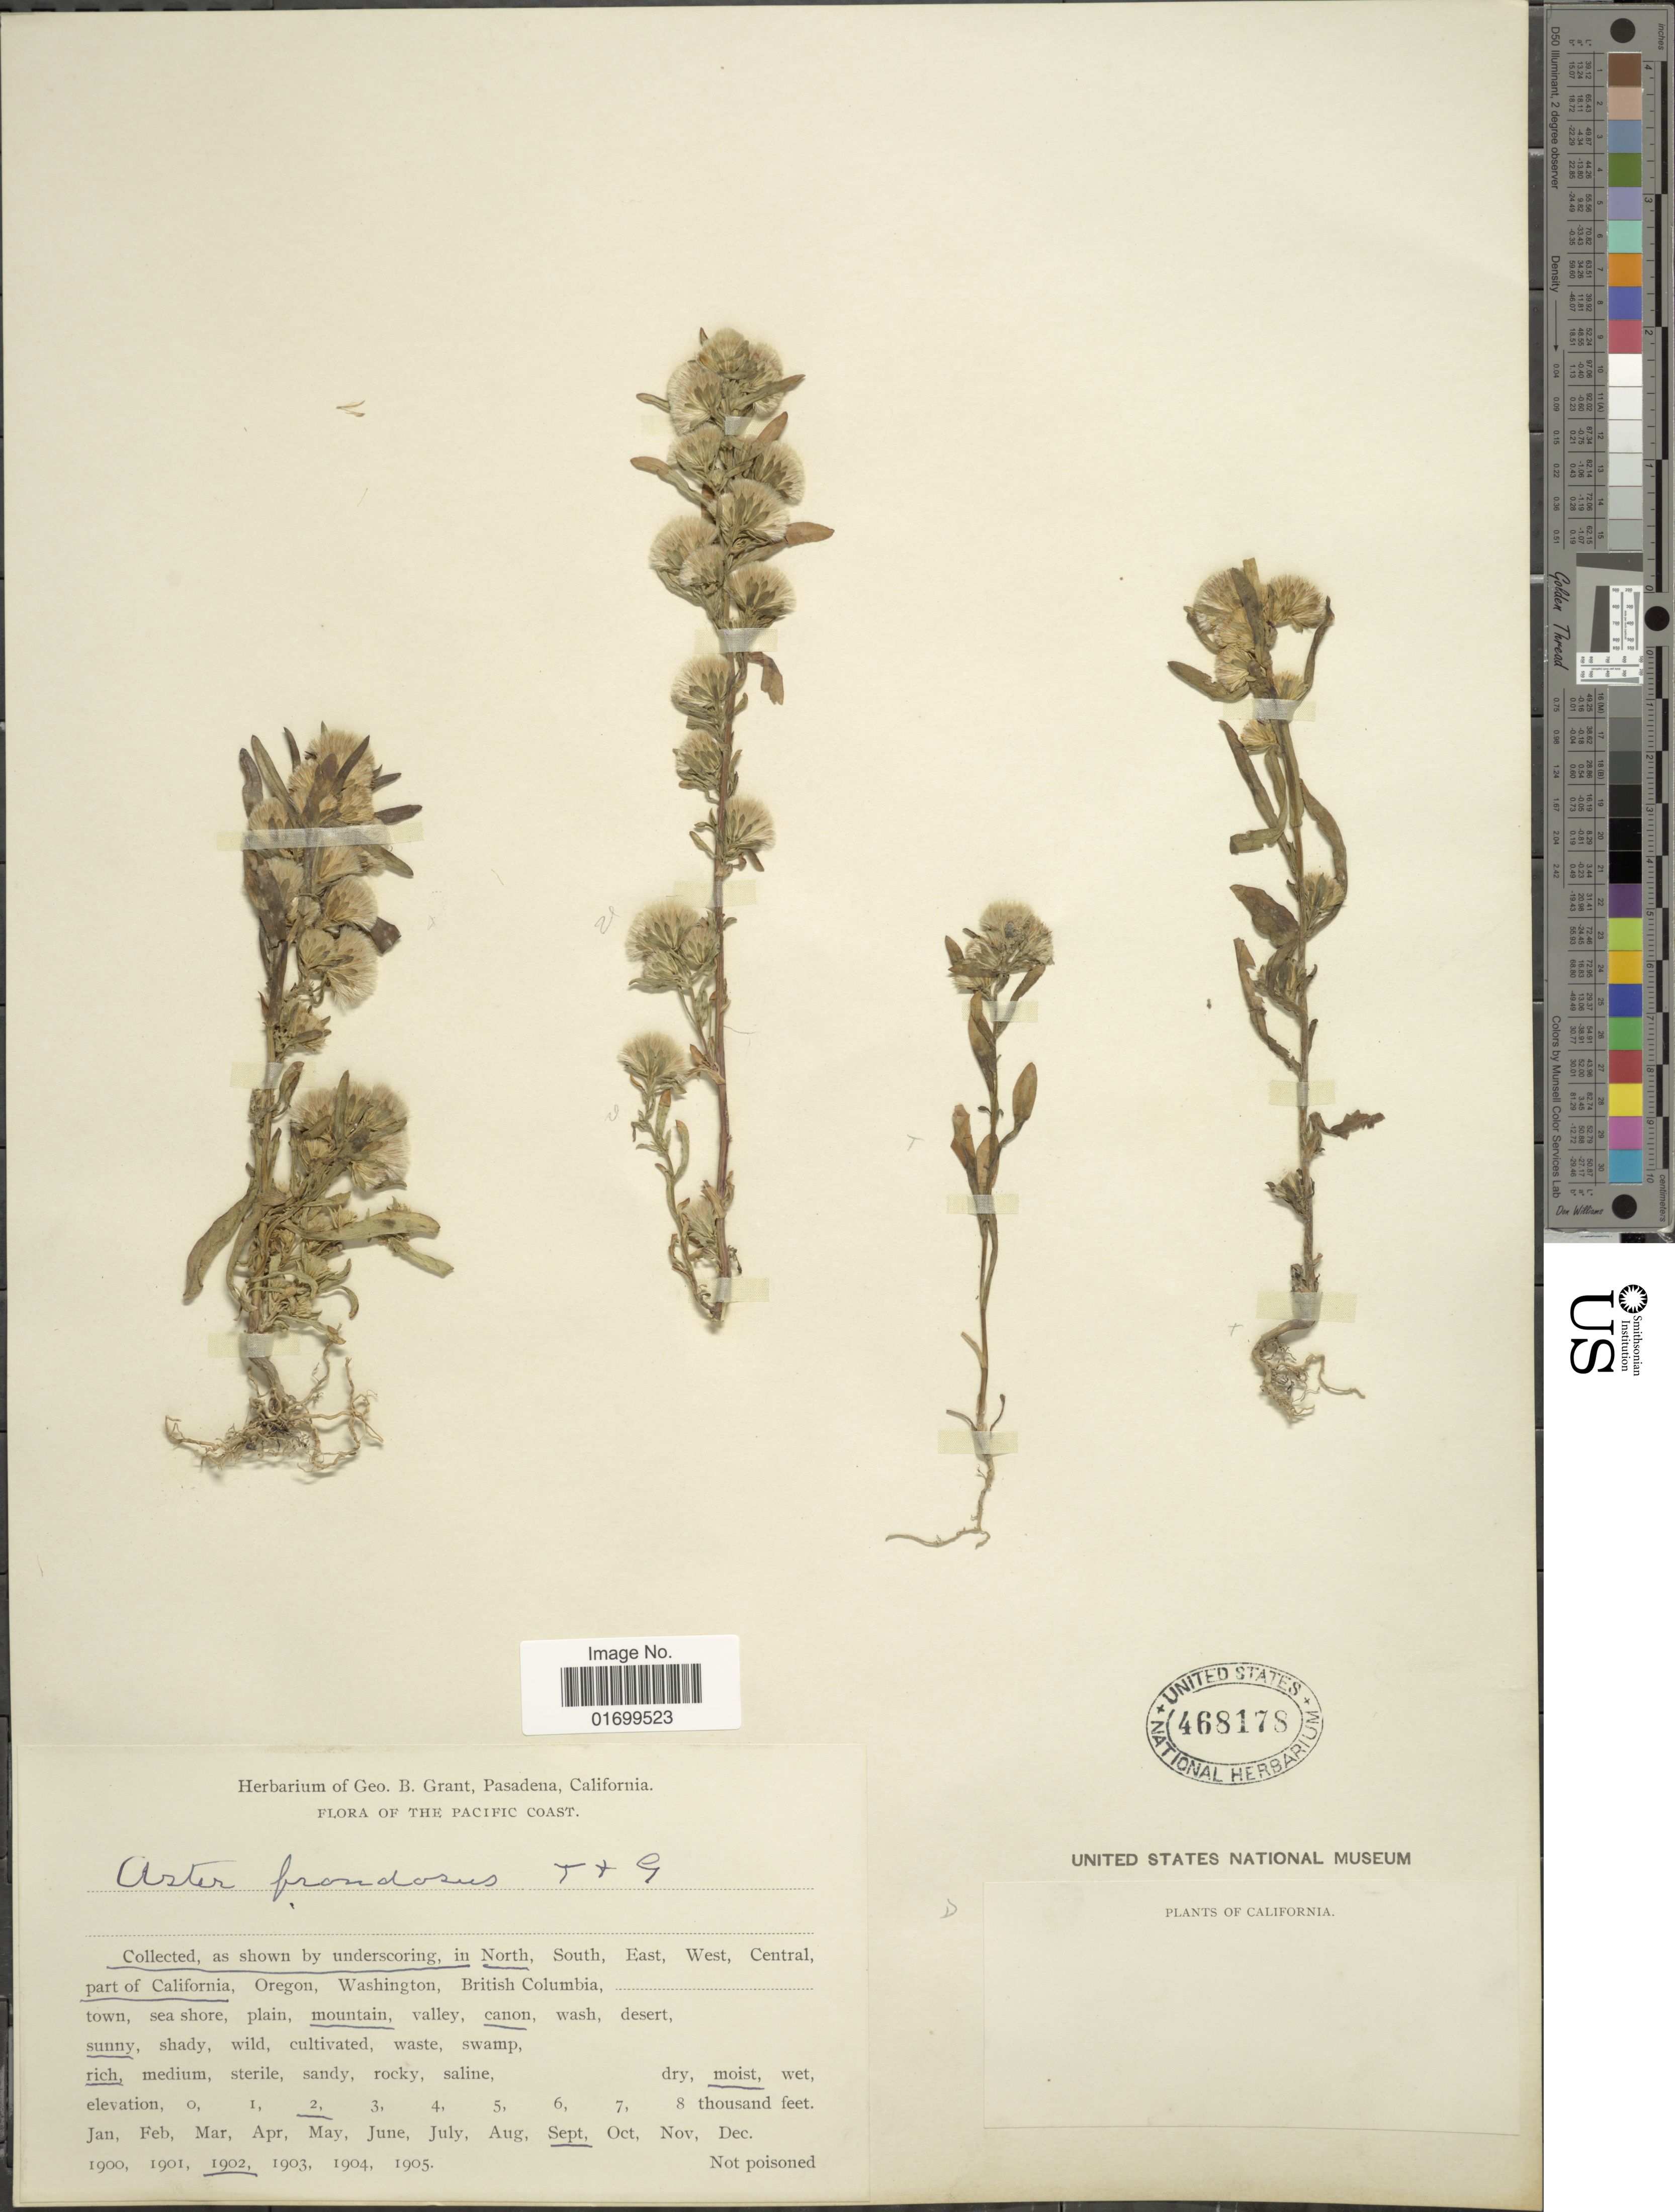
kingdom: Plantae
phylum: Tracheophyta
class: Magnoliopsida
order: Asterales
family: Asteraceae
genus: Symphyotrichum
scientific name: Symphyotrichum frondosum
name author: (Nutt.) G.L. Nesom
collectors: ex herb. G. B. Grant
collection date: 1902-09-02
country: United States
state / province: California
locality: In North part of California, mountain, canon, sunny, rich, moist.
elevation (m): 610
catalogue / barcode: US 468178